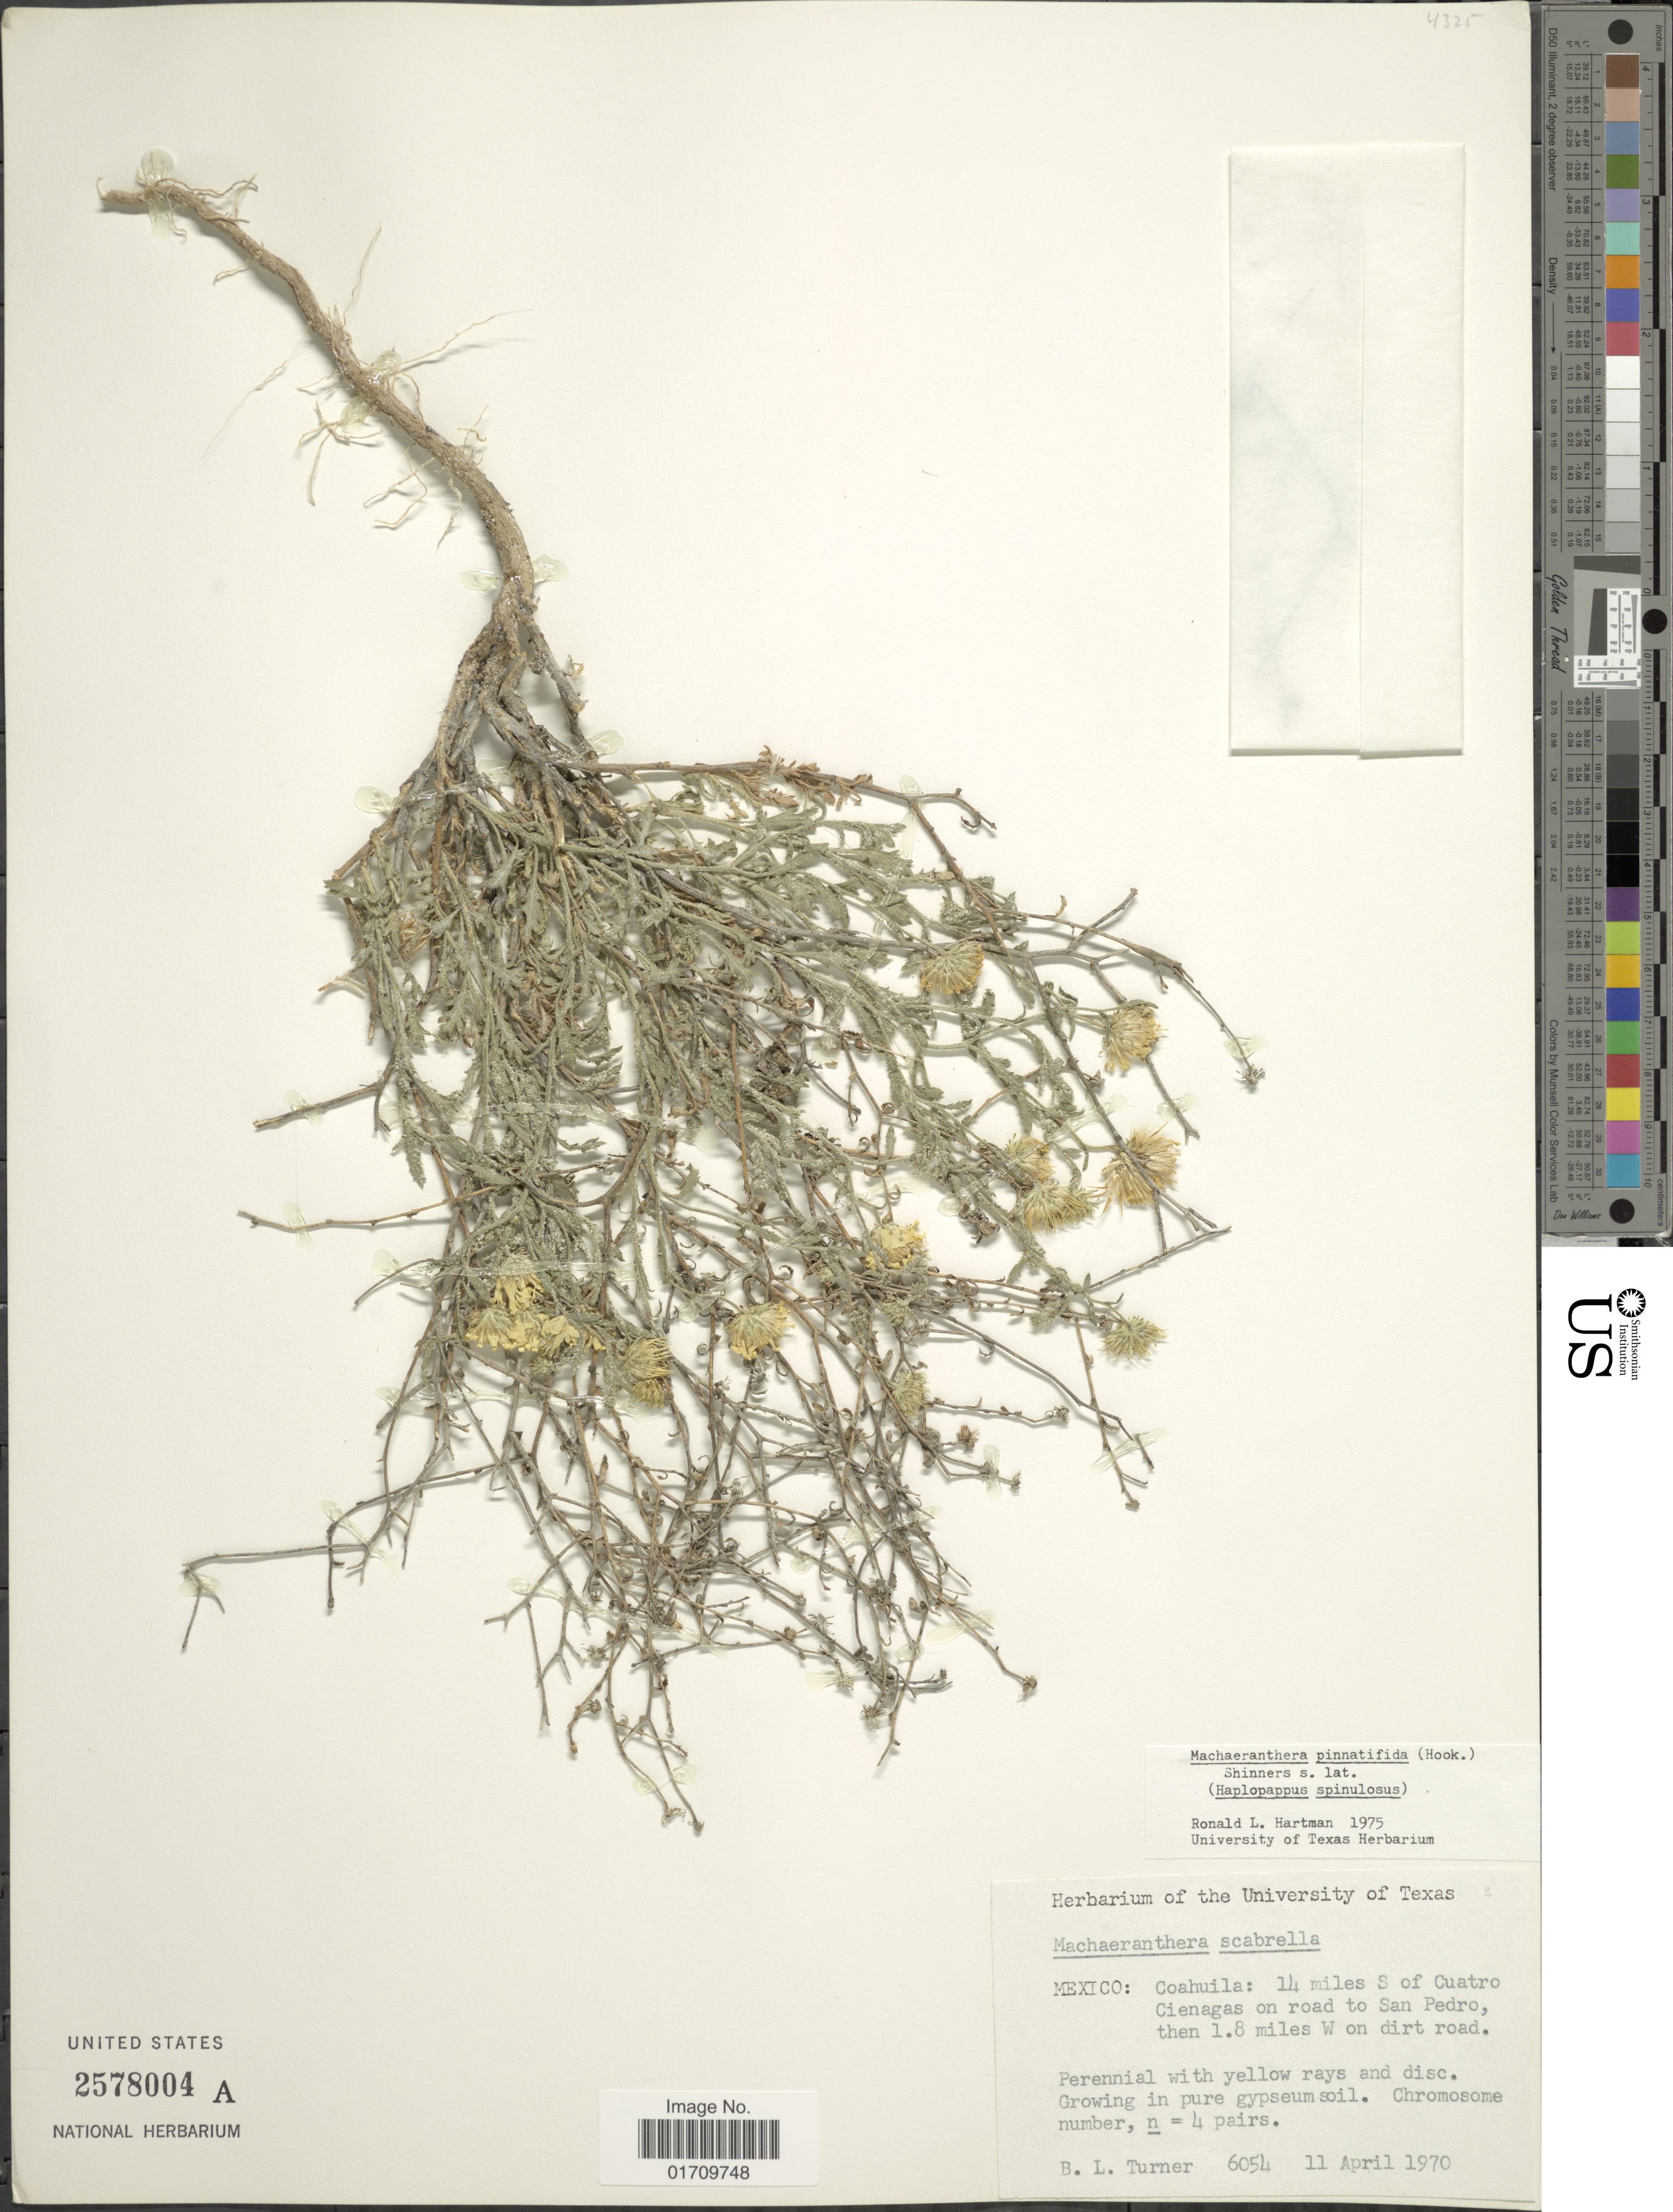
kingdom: Plantae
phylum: Tracheophyta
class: Magnoliopsida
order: Asterales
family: Asteraceae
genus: Machaeranthera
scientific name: Machaeranthera pinnatifida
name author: (Hook.) Shinners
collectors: B. L. Turner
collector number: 6054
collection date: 1970-04-11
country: Mexico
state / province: Coahuila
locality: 14 miles S of Cuatro Cienagas on road to San Pedro, then 1.8 miles W on dirt road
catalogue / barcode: US 2578004A